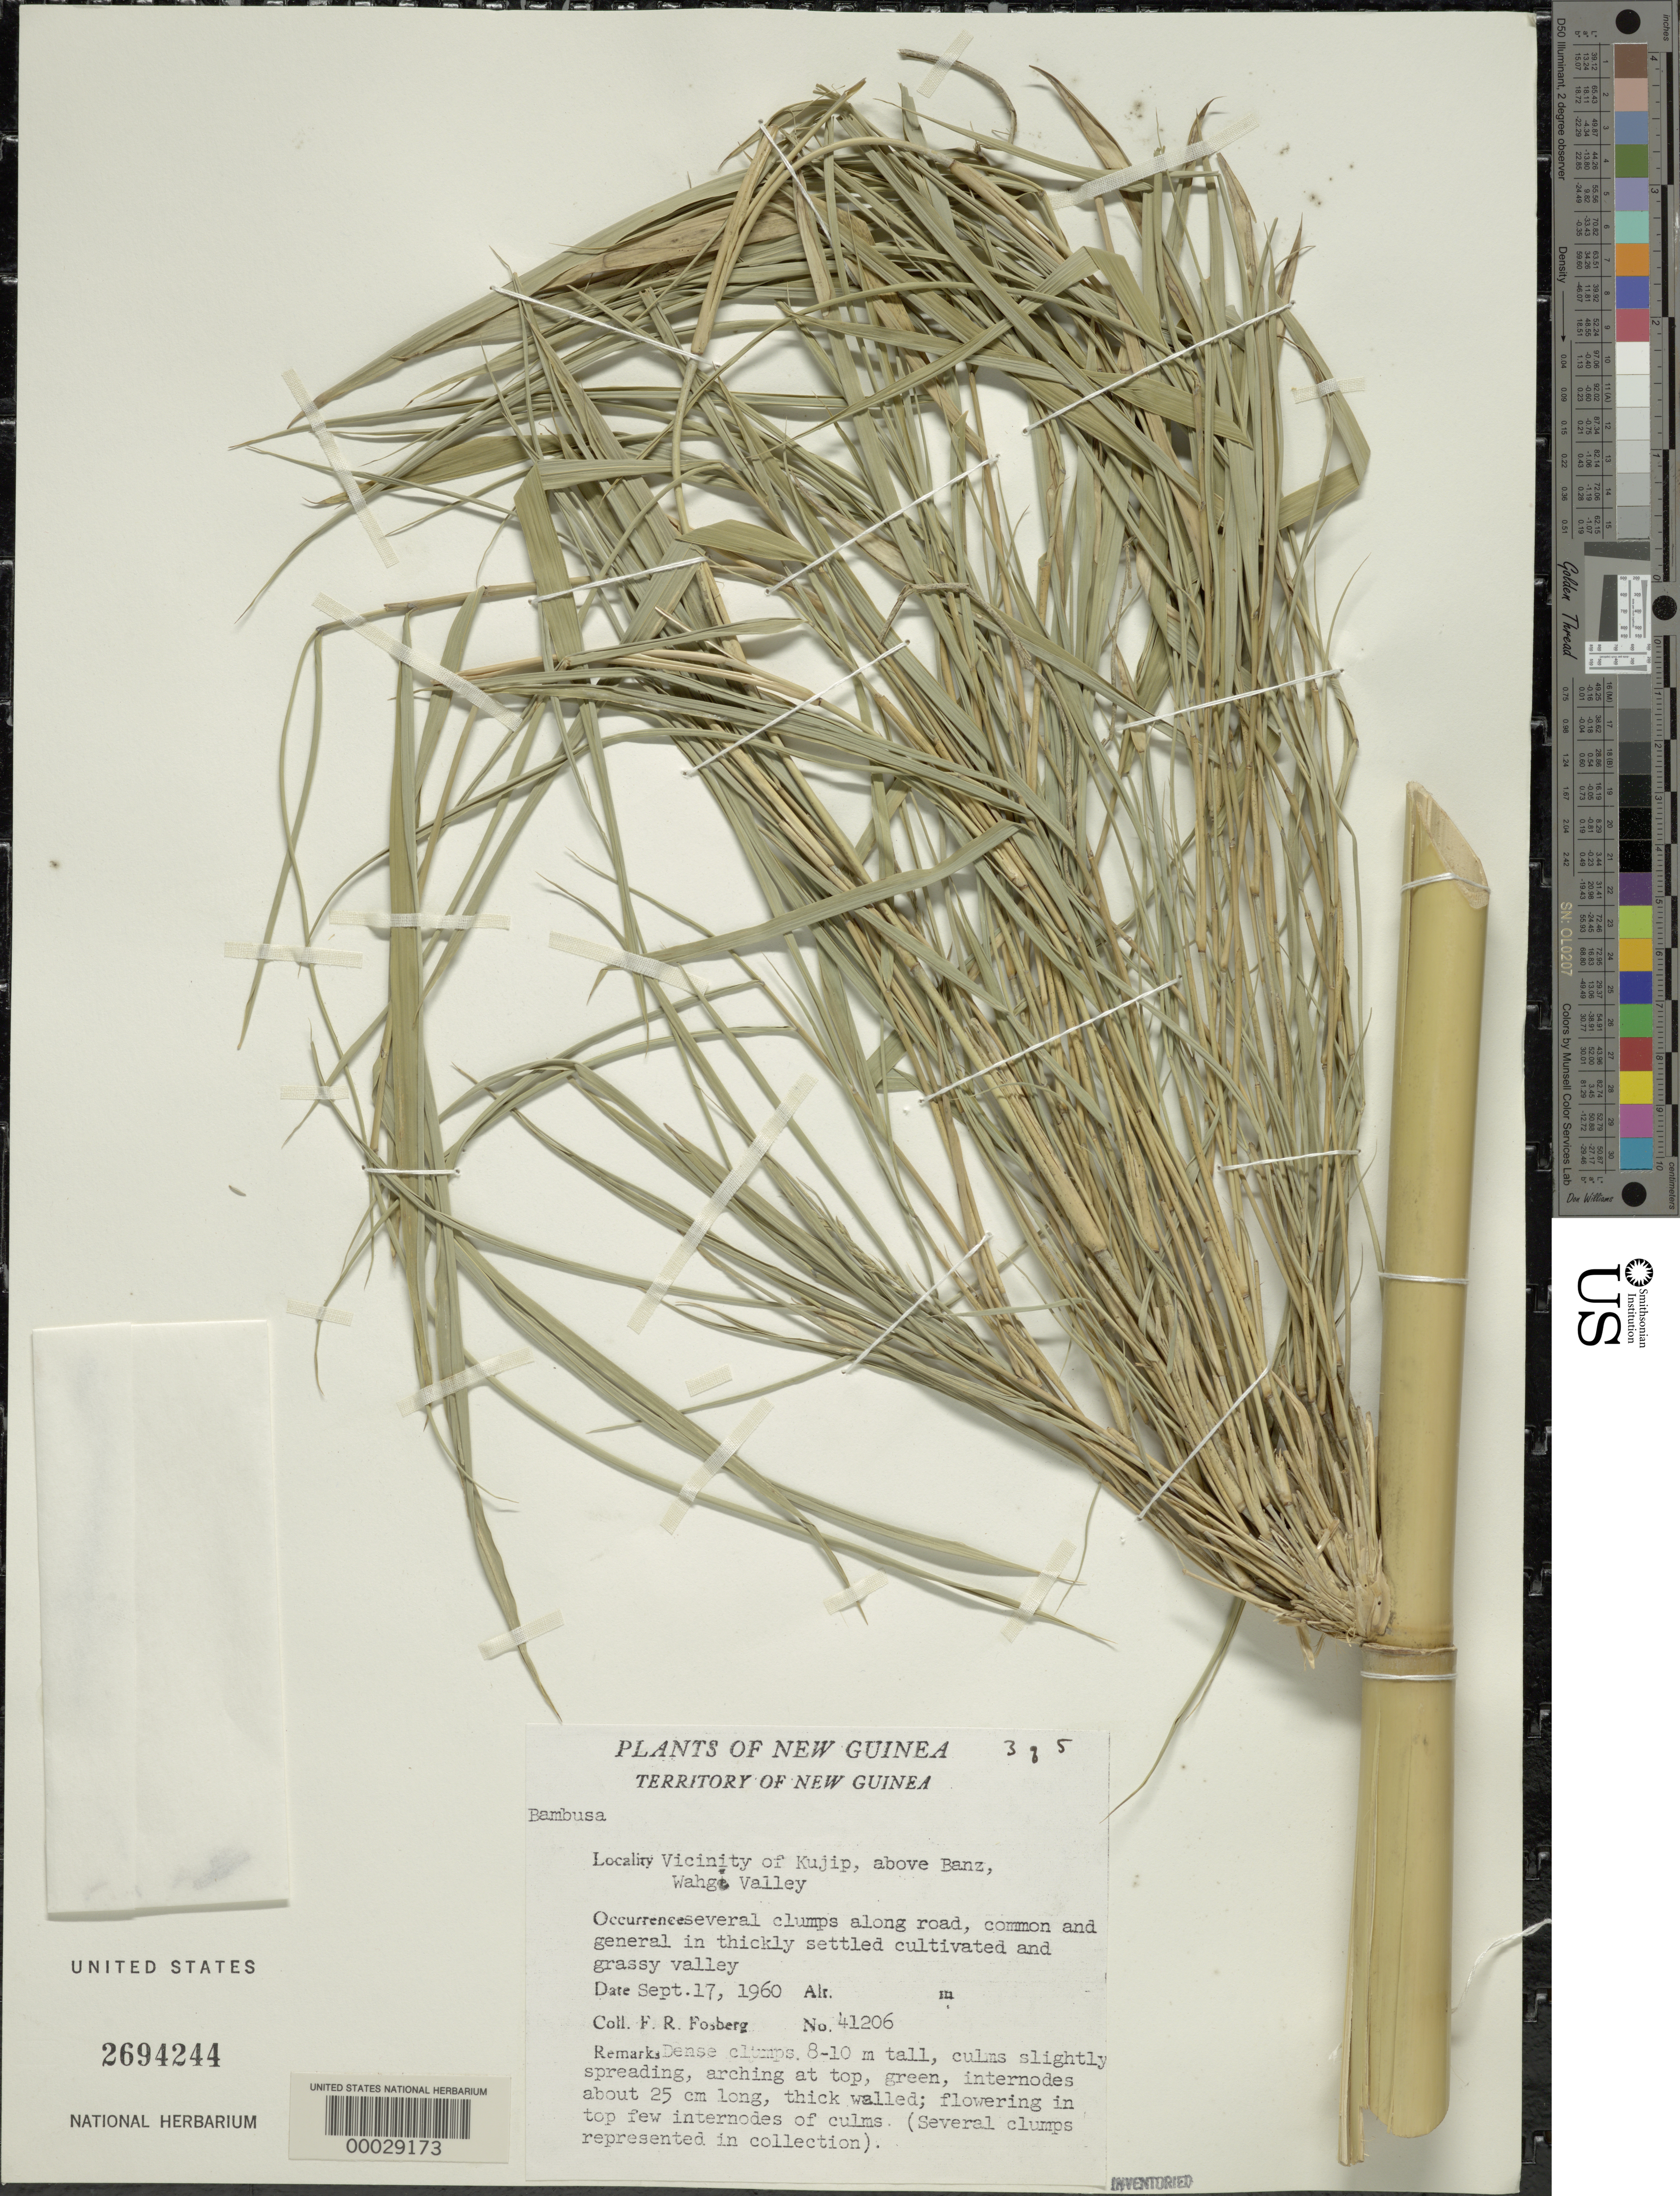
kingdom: Plantae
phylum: Tracheophyta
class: Liliopsida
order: Poales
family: Poaceae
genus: Nastus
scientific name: Nastus elatus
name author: Holttum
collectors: F. R. Fosberg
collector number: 41206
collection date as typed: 17 Sep 1960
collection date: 1960-09-17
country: Indonesia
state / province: Irian Jaya ?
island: New Guinea Island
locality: Kujip. [country could also be papua new guinea.]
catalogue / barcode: US 2694244